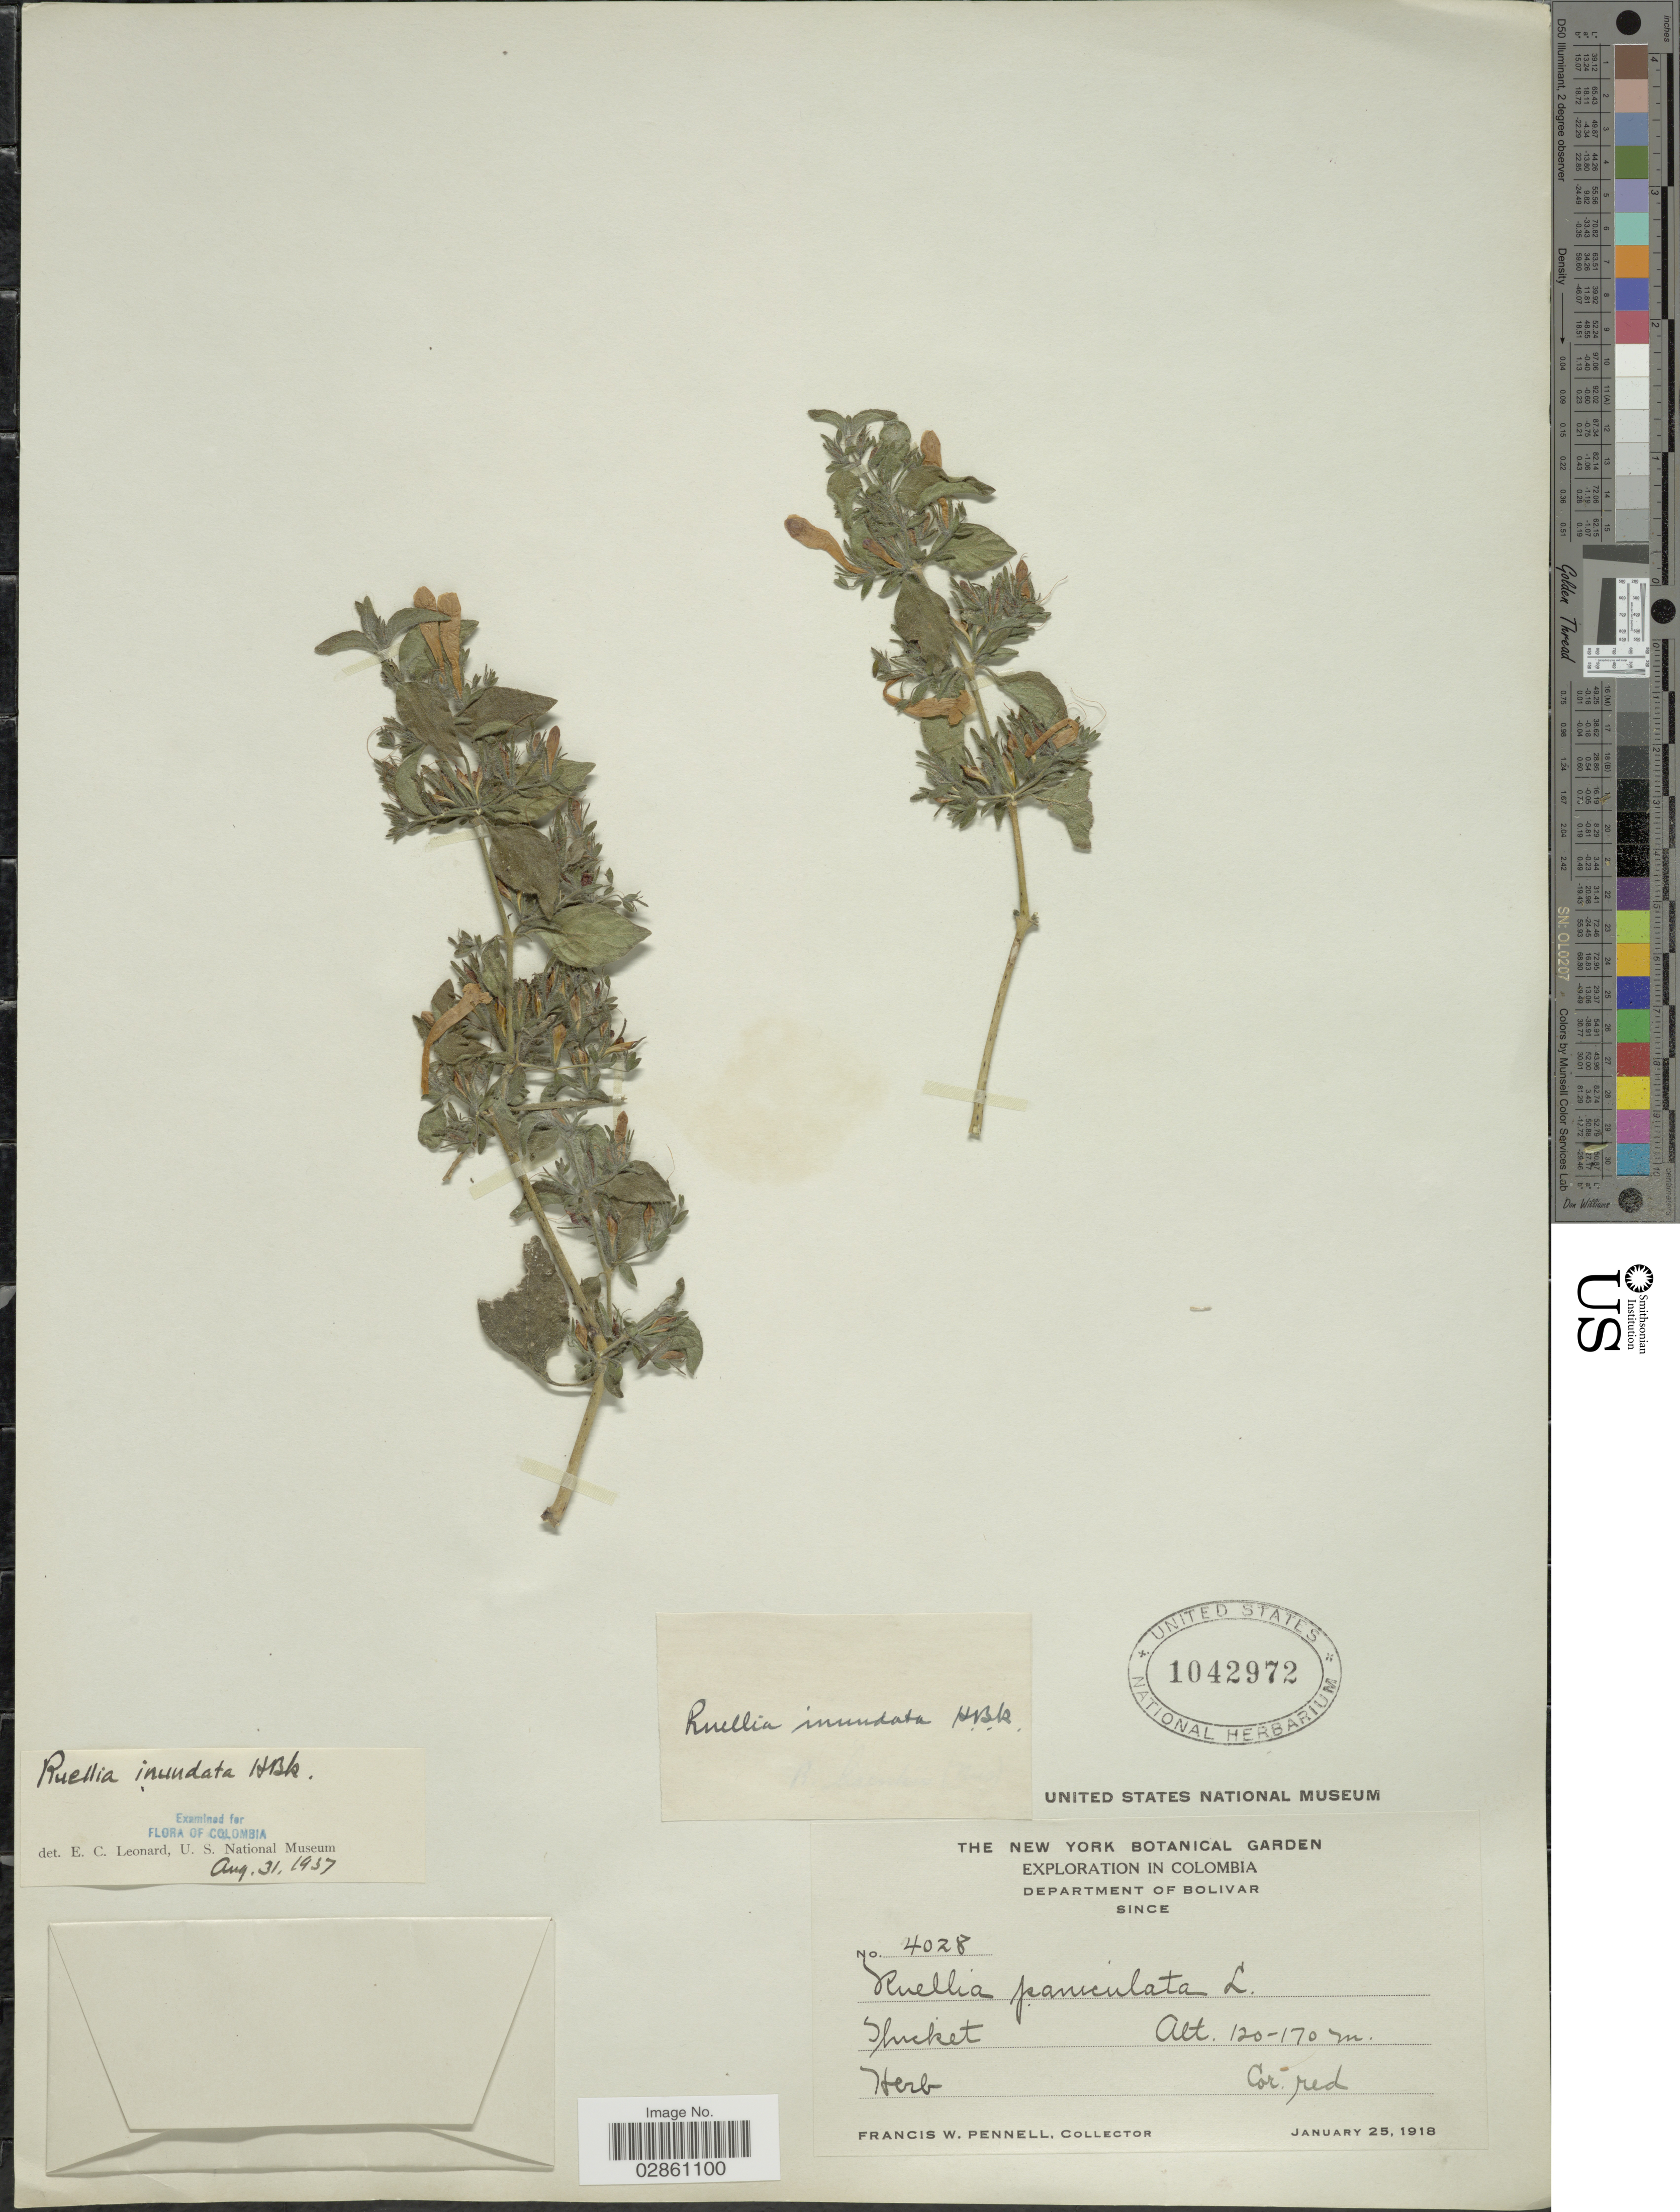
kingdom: Plantae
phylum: Tracheophyta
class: Magnoliopsida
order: Lamiales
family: Acanthaceae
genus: Ruellia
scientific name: Ruellia inundata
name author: Kunth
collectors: F. W. Pennell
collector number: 4028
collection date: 1918-01-25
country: Colombia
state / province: Bolívar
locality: Department of Bolivar. Since.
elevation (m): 120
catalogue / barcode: US 1042972